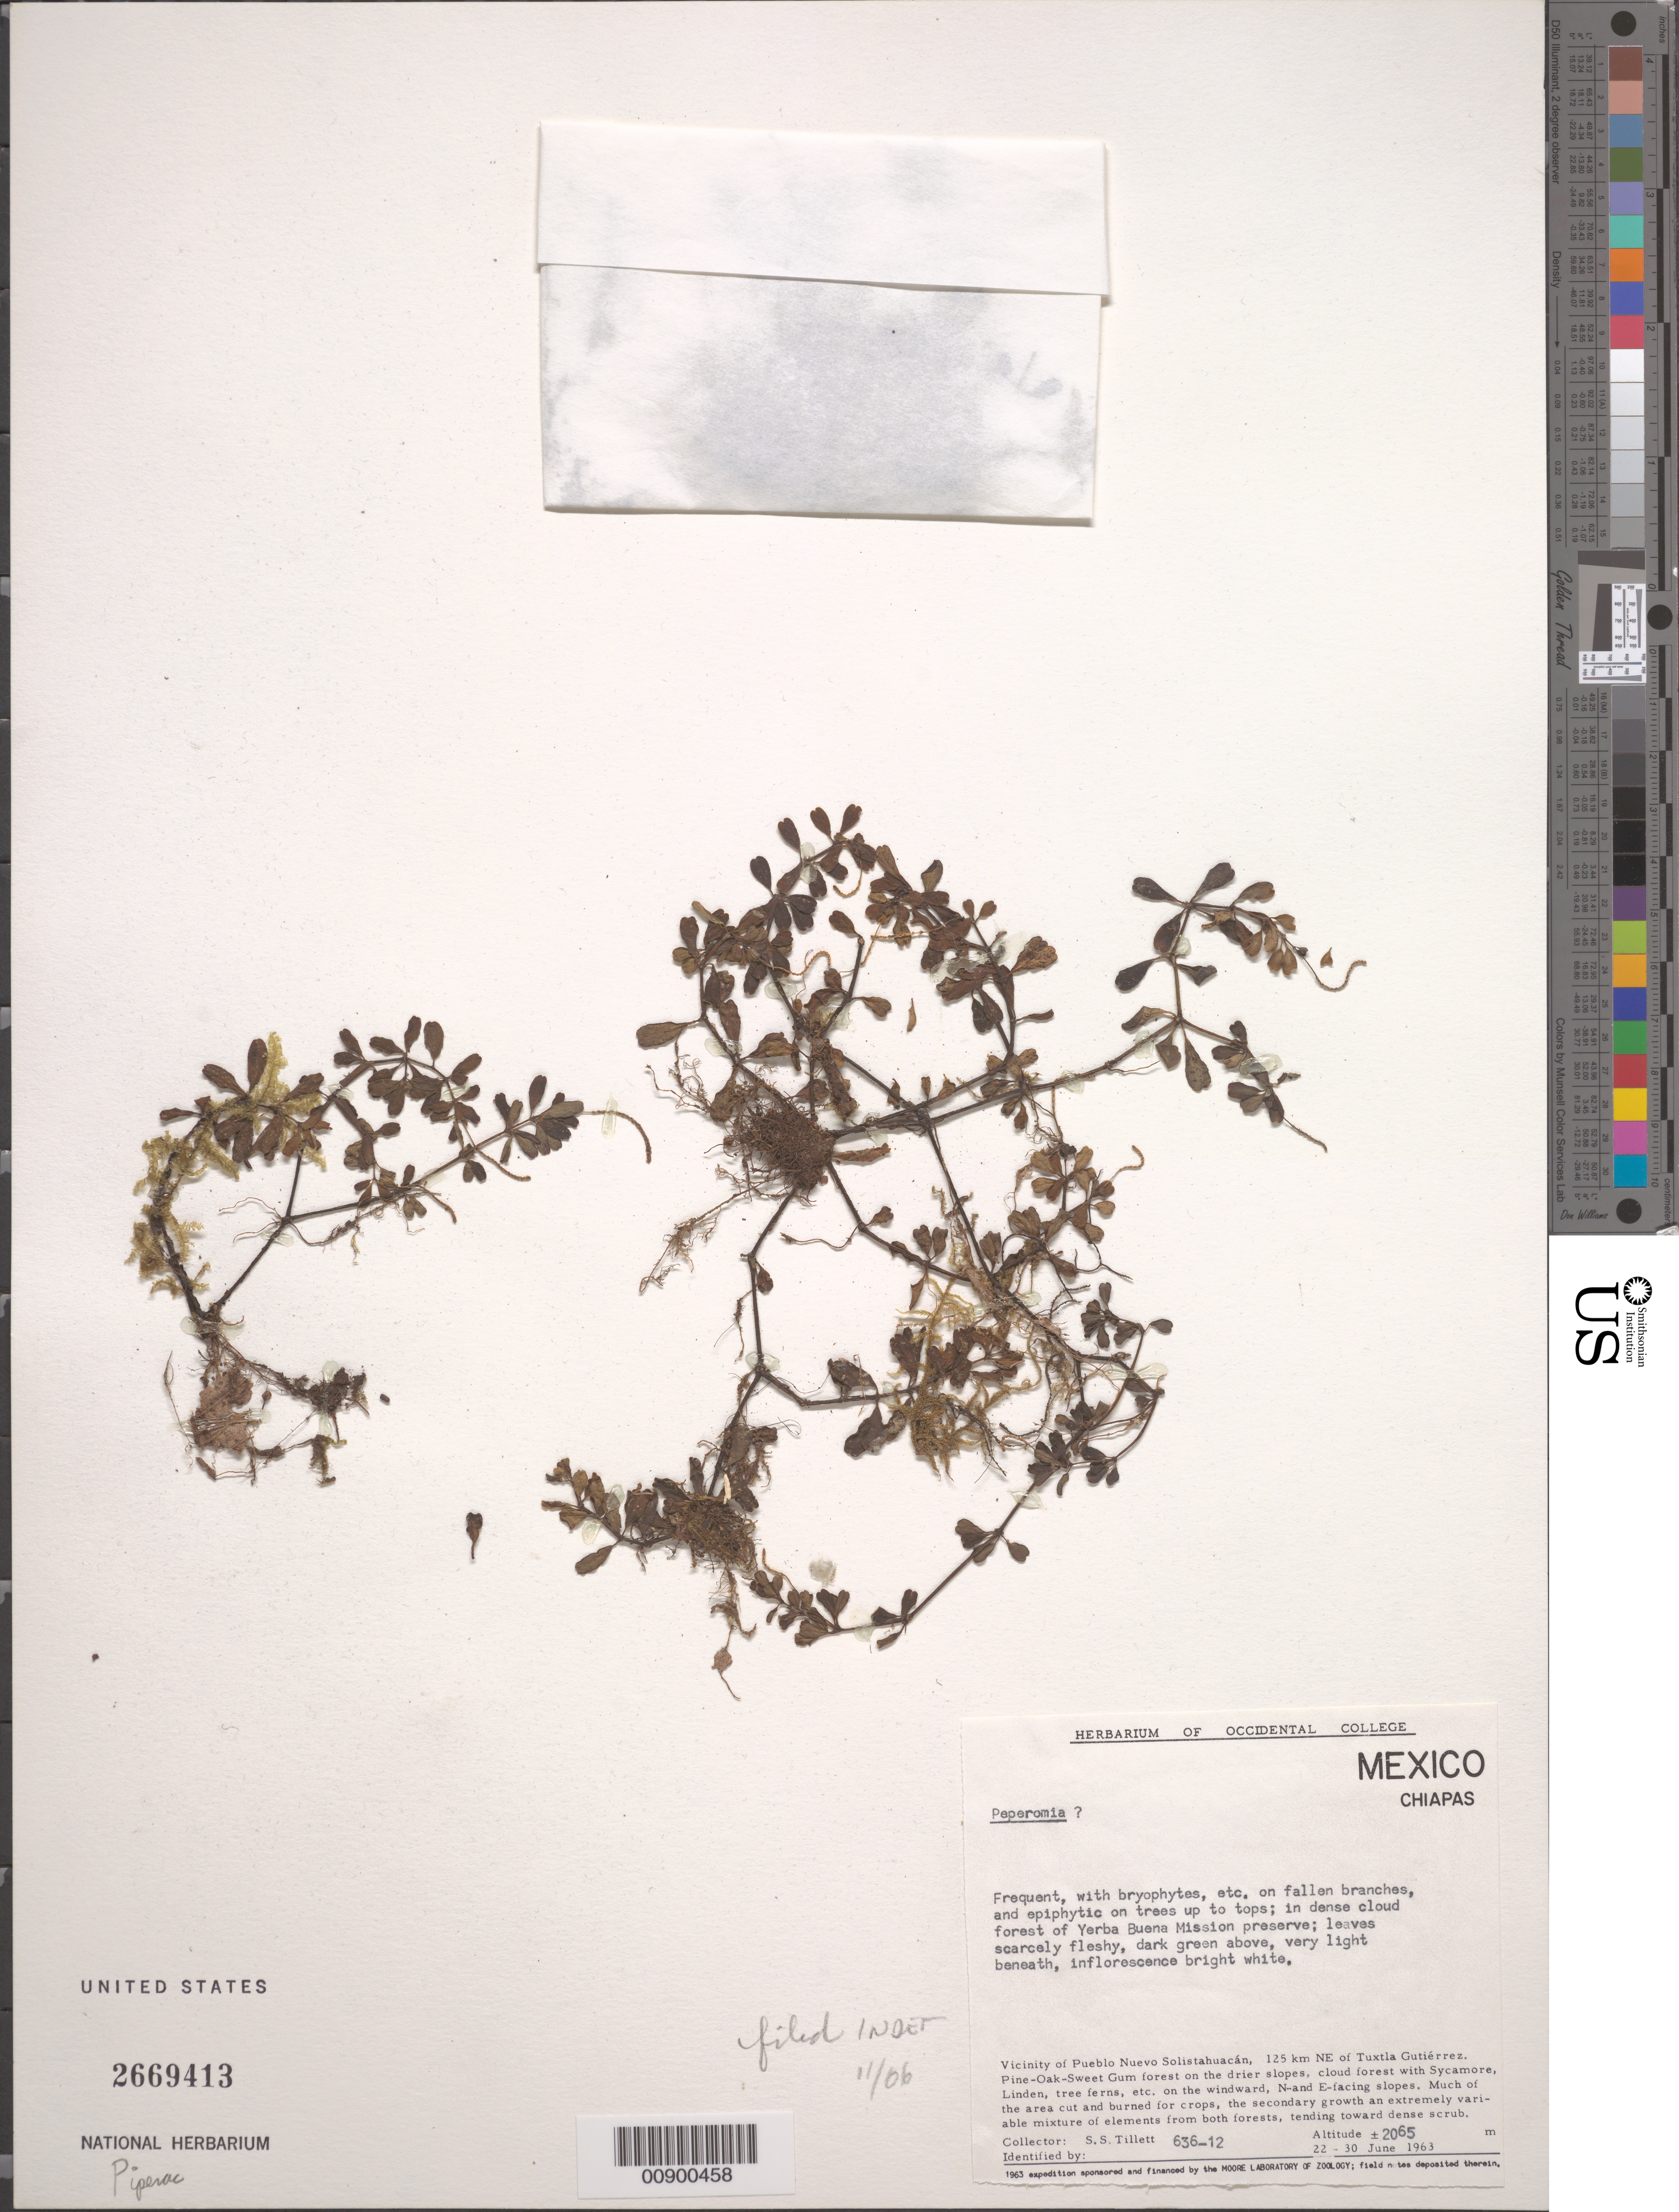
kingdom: Plantae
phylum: Tracheophyta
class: Magnoliopsida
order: Piperales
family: Piperaceae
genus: Peperomia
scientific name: Peperomia conocarpa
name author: Trel. in Yunck.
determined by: Jiménez, José Estaban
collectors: S. S. Tillett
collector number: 636-12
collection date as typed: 22 Jun 1963 to 30 Jun 1963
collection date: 1963-06-22/1963-06-30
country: Mexico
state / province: Chiapas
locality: Vicinity of Pueblo Nuevo Solistahuacán, 125 km NE of Tuxtla Gutiérrez. In dense cloud forest of Yerba Buena Mission preserve.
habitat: With bryophytes, etc. on fallen branches, and epiphytic on trees up to tops; in dense cloud forest ..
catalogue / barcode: US 2669413